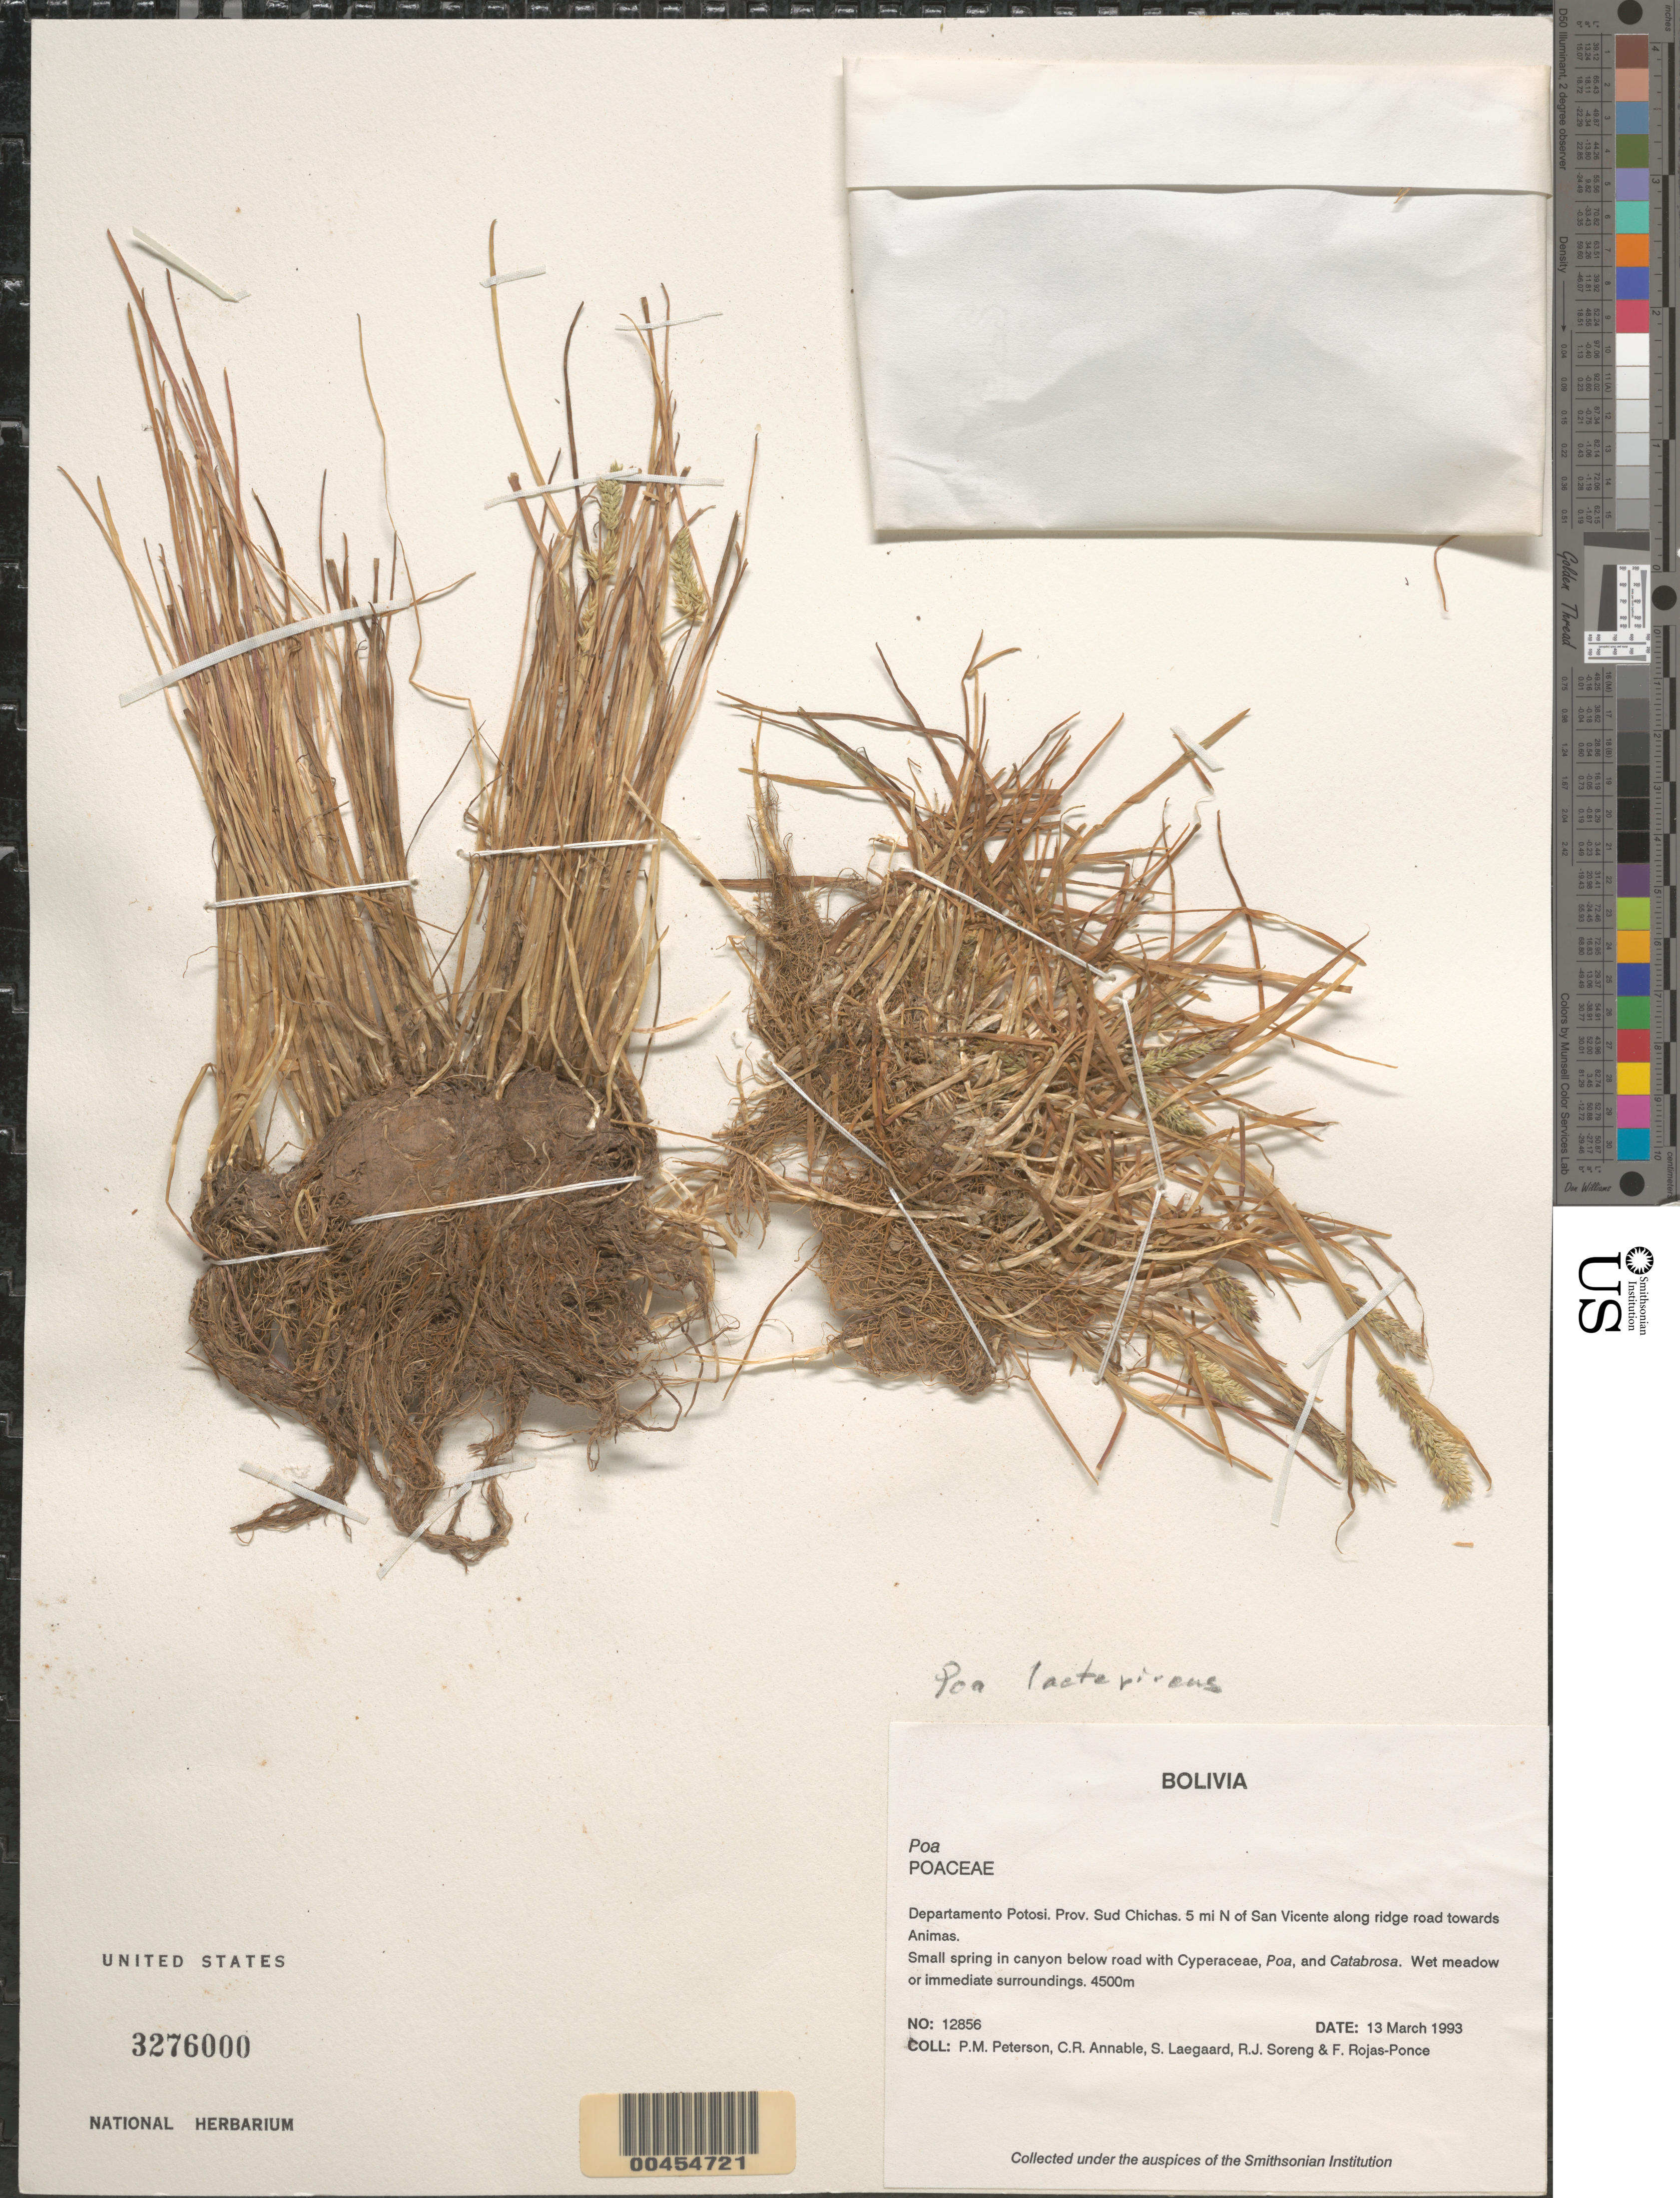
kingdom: Plantae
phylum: Tracheophyta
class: Liliopsida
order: Poales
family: Poaceae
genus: Poa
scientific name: Poa laetevirens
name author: R.E. Fr.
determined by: Soreng, Robert J., Research Associate (BOT), Smithsonian Institution - National Museum of Natural History (UNITED STATES)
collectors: P. M. Peterson, C. R. Annable, S. Lægaard, R. J. Soreng & F. Rojas-Ponce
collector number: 12856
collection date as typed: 13 Mar 1993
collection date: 1993-03-13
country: Bolivia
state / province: Potosí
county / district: Sud Chichas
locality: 5 mi N of San Vicente along ridge road towards Animas.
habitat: Small spring in canyon below road with Cyperaceae, Poa, and Catabrosa. Wet meadow or immediate surroundings.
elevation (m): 4500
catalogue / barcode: US 3276000